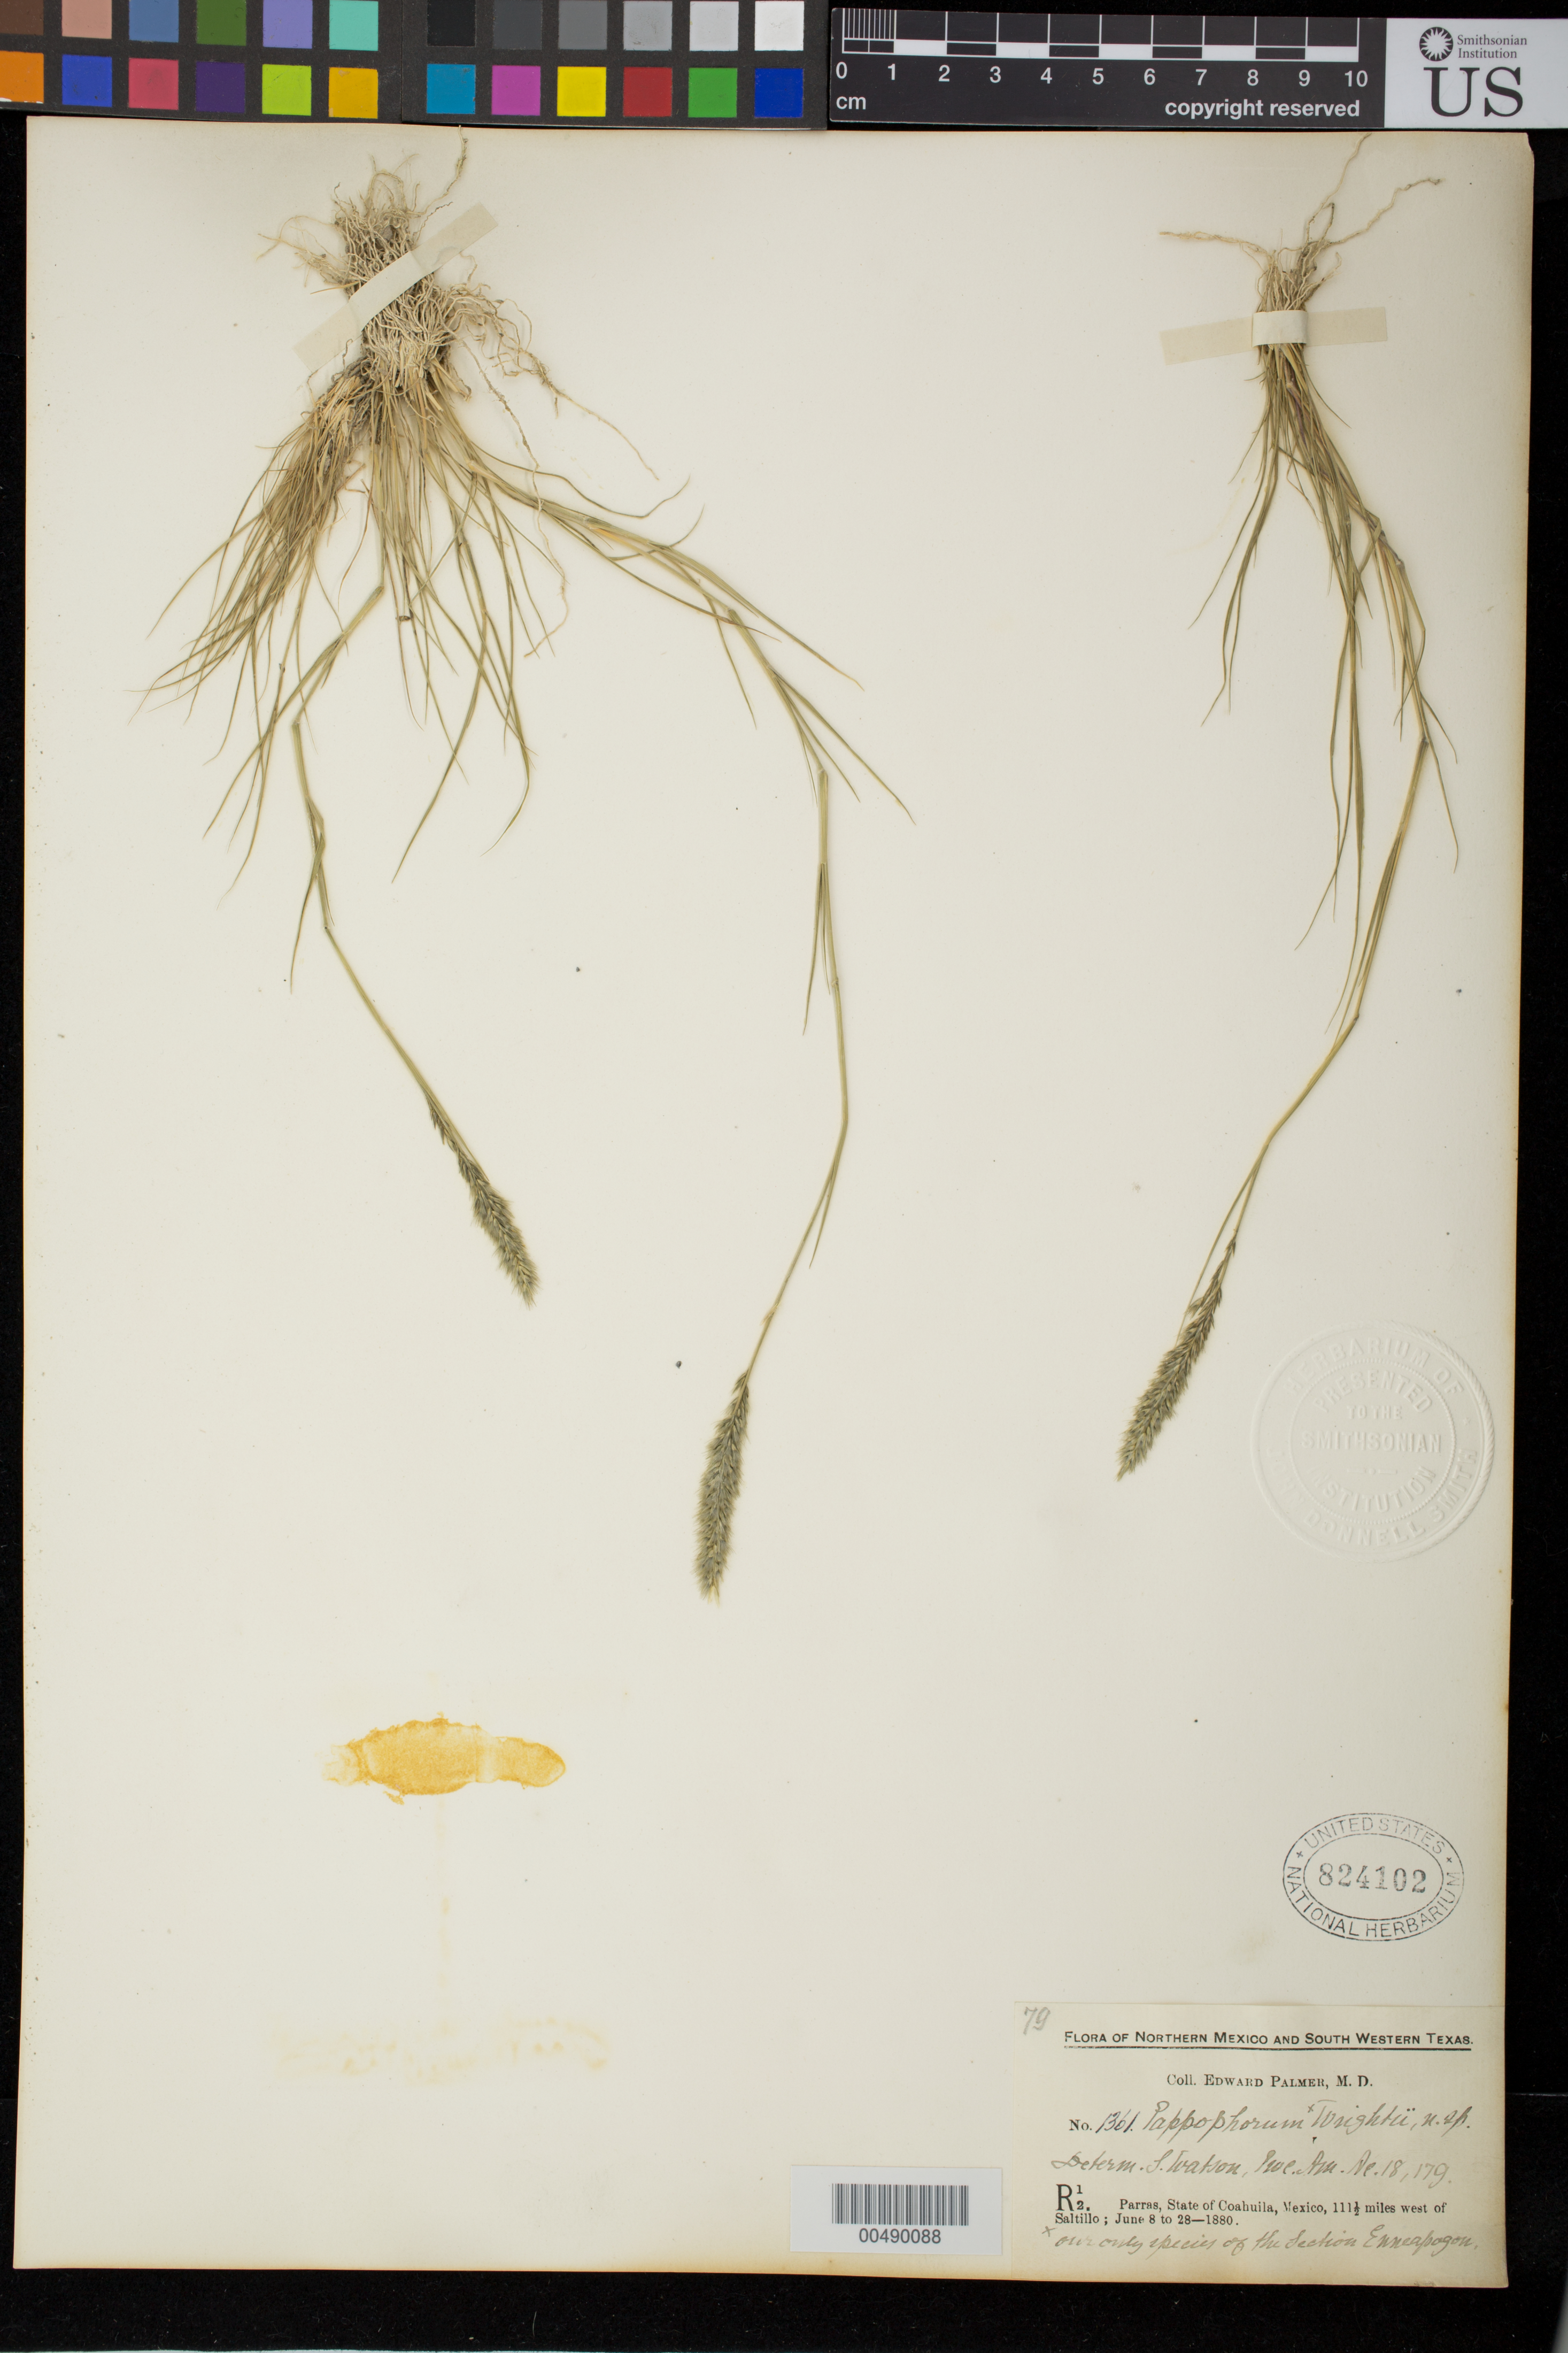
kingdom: Plantae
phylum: Tracheophyta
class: Liliopsida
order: Poales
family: Poaceae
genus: Pappophorum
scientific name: Pappophorum wrightii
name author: S. Watson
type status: Isosyntype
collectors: E. Palmer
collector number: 1361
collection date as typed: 8 Jun 1880 to 28 Jun 1880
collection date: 1880-06-08/1880-06-28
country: Mexico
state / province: Coahuila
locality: Parras, State of Coahuila, Mexico, 111 1/2 miles west of Saltillo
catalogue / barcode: US 824102